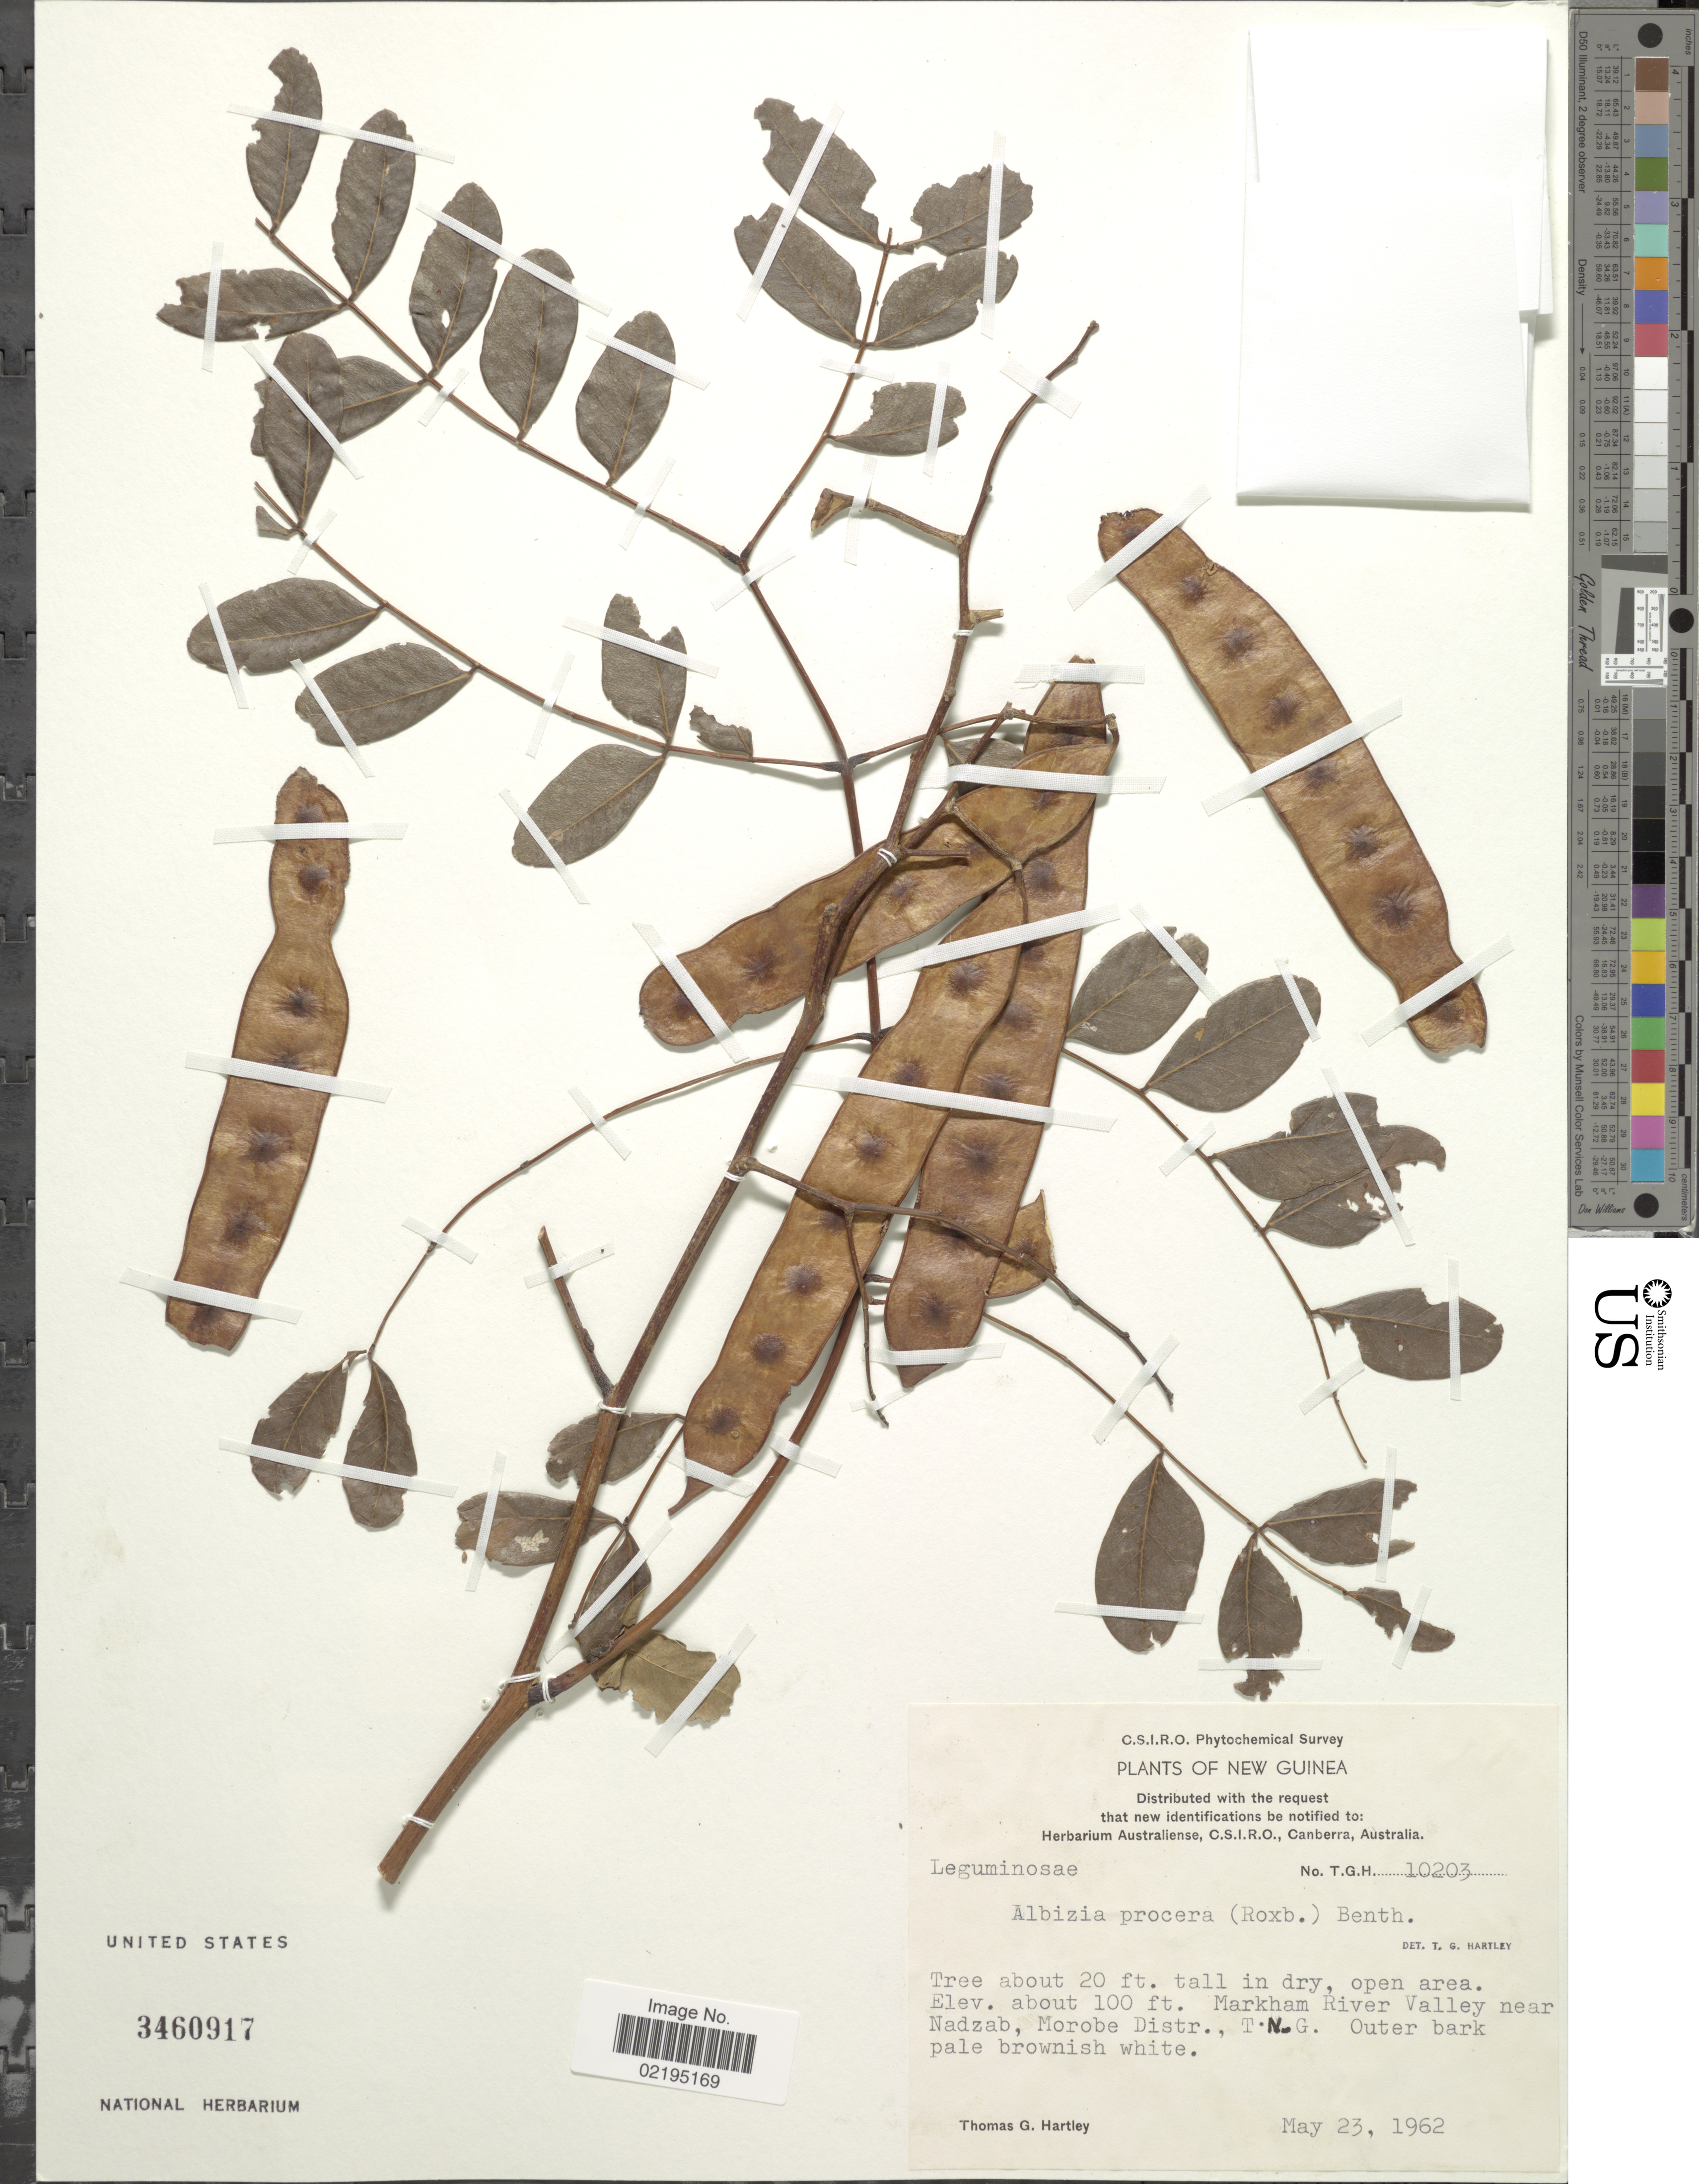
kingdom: Plantae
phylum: Tracheophyta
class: Magnoliopsida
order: Fabales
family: Fabaceae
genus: Albizia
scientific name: Albizia procera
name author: (Roxb.) Benth.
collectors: T. G. Hartley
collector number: T.G.H. 10203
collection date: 1962-05-23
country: Papua New Guinea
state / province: Morobe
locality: Markham River Valley near Nadzab, T.N.G.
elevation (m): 30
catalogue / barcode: US 3460917